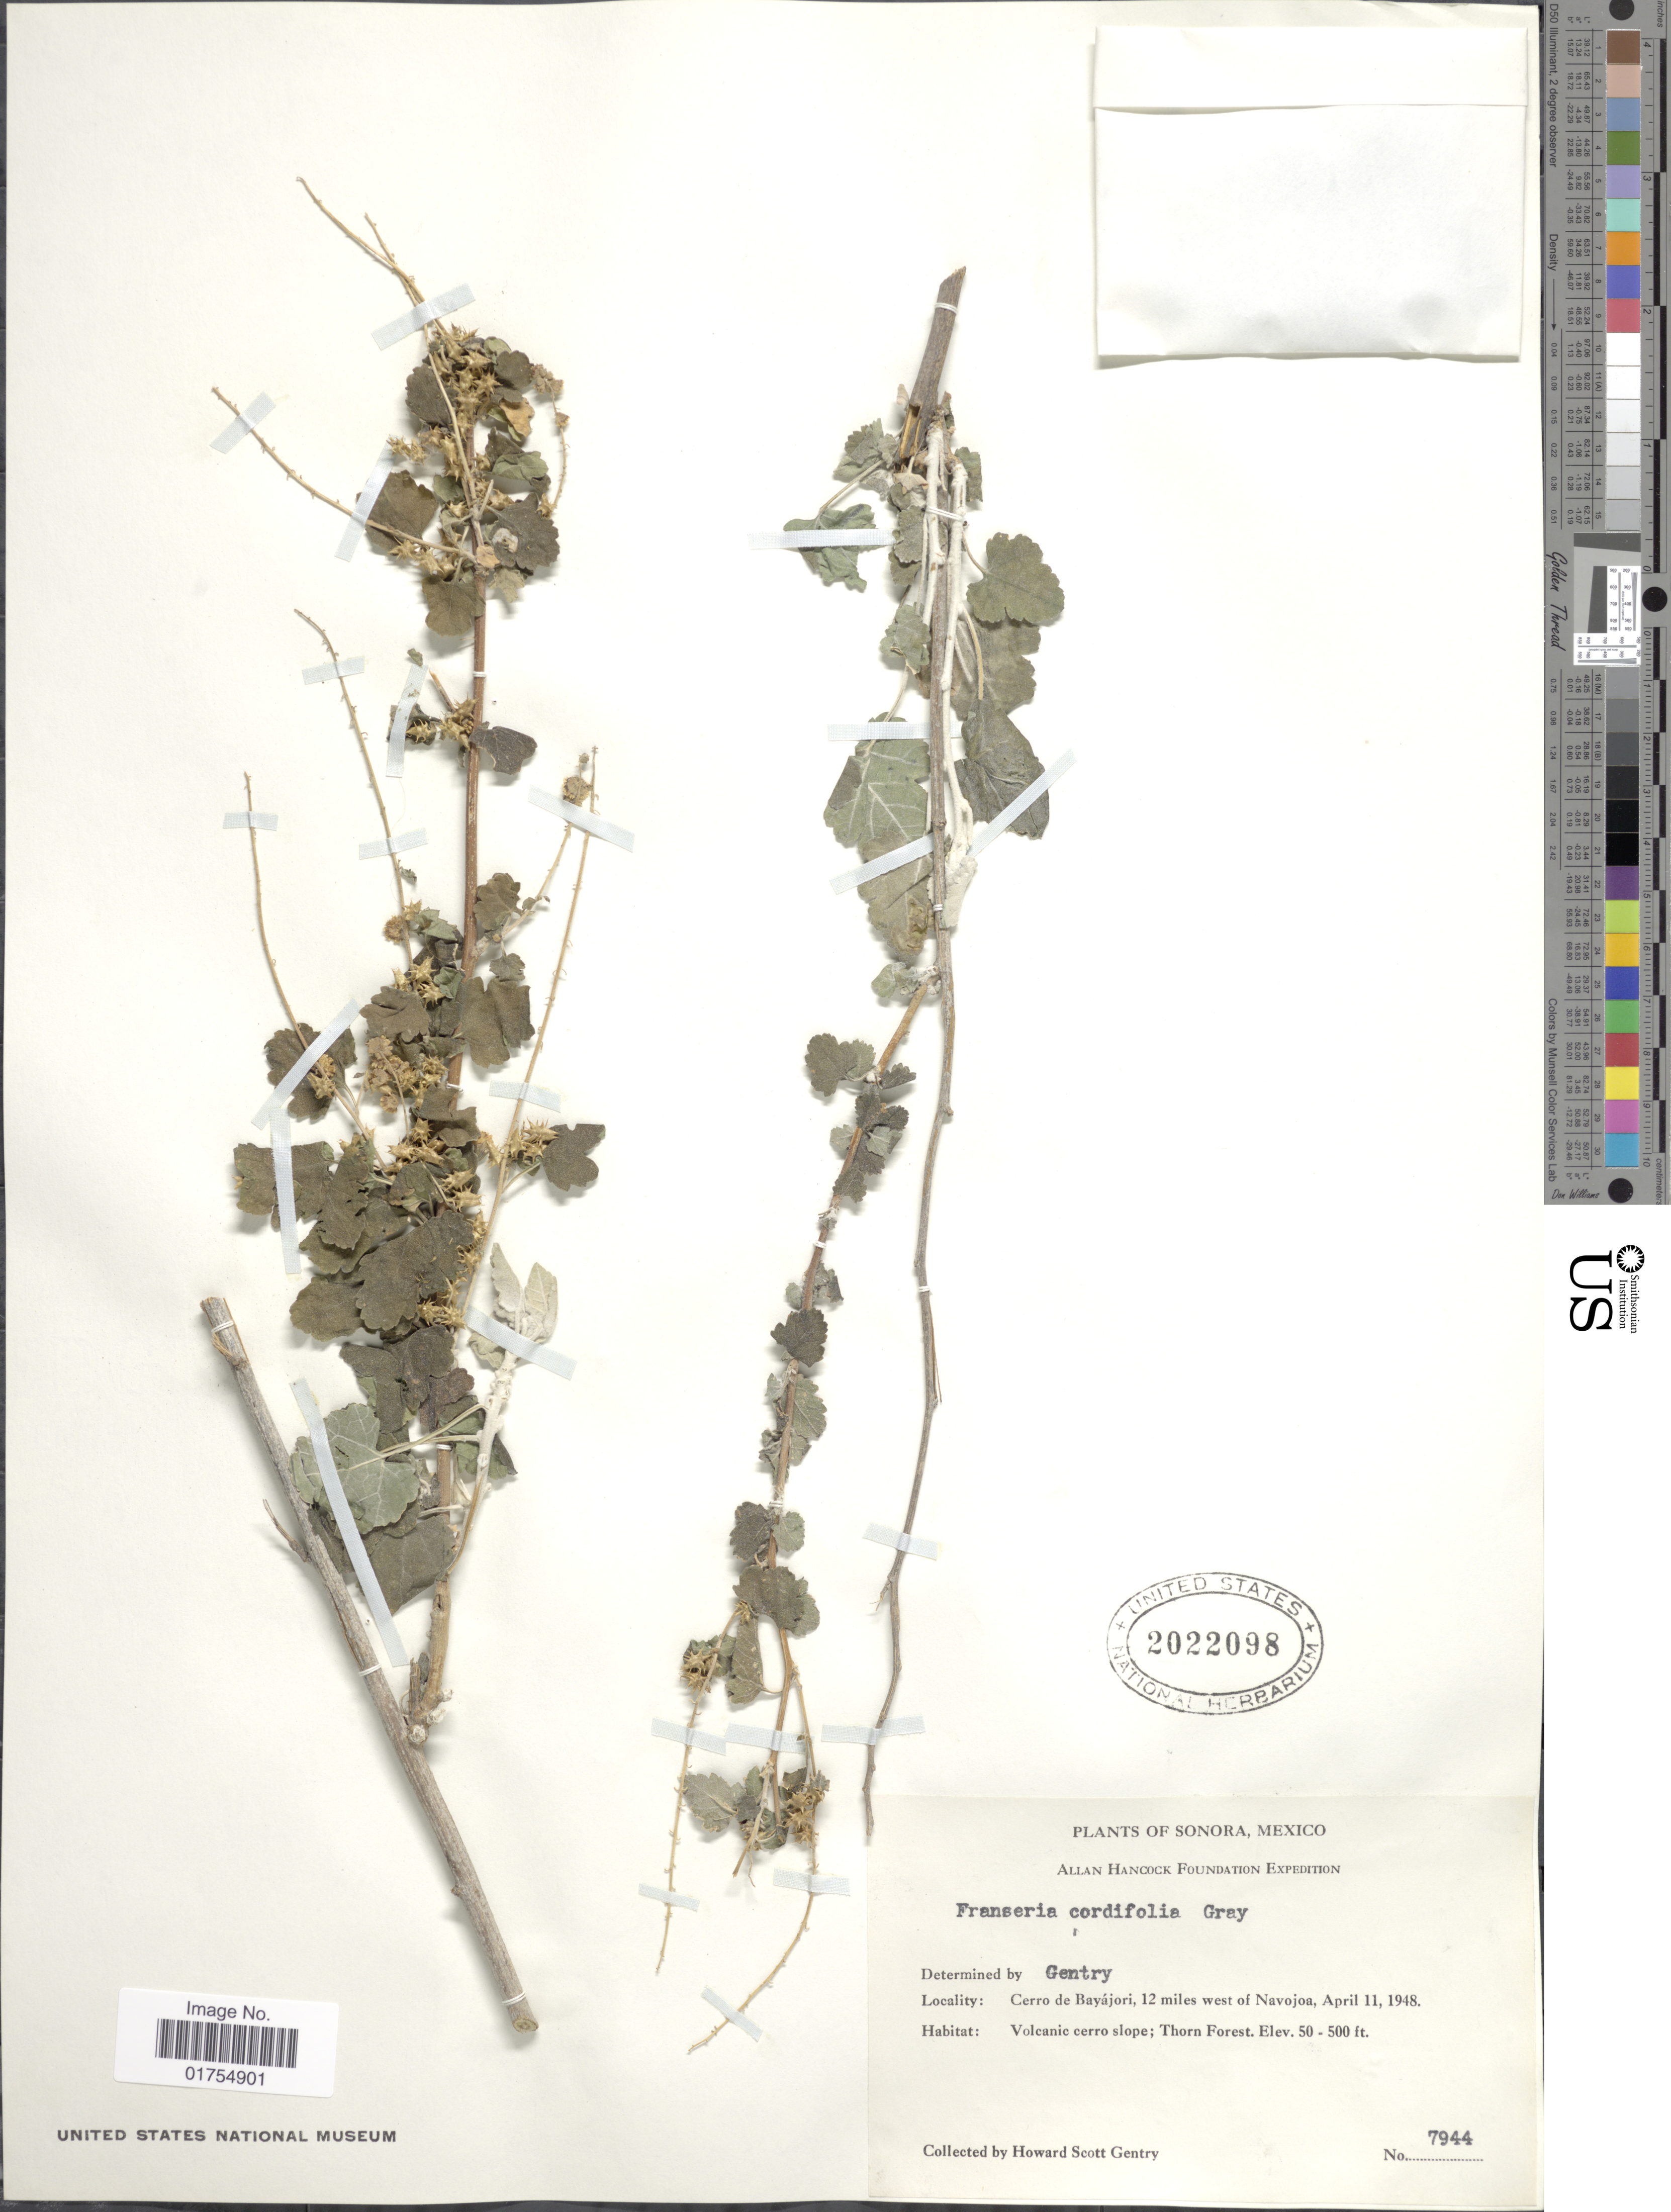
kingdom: Plantae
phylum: Tracheophyta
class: Magnoliopsida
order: Asterales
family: Asteraceae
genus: Franseria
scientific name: Franseria cordifolia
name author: A. Gray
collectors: H. S. Gentry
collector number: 7944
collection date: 1948-04-11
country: Mexico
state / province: Sonora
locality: Cerro de Bayajori, 12 miles west of Navojoa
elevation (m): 15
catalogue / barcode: US 2022098